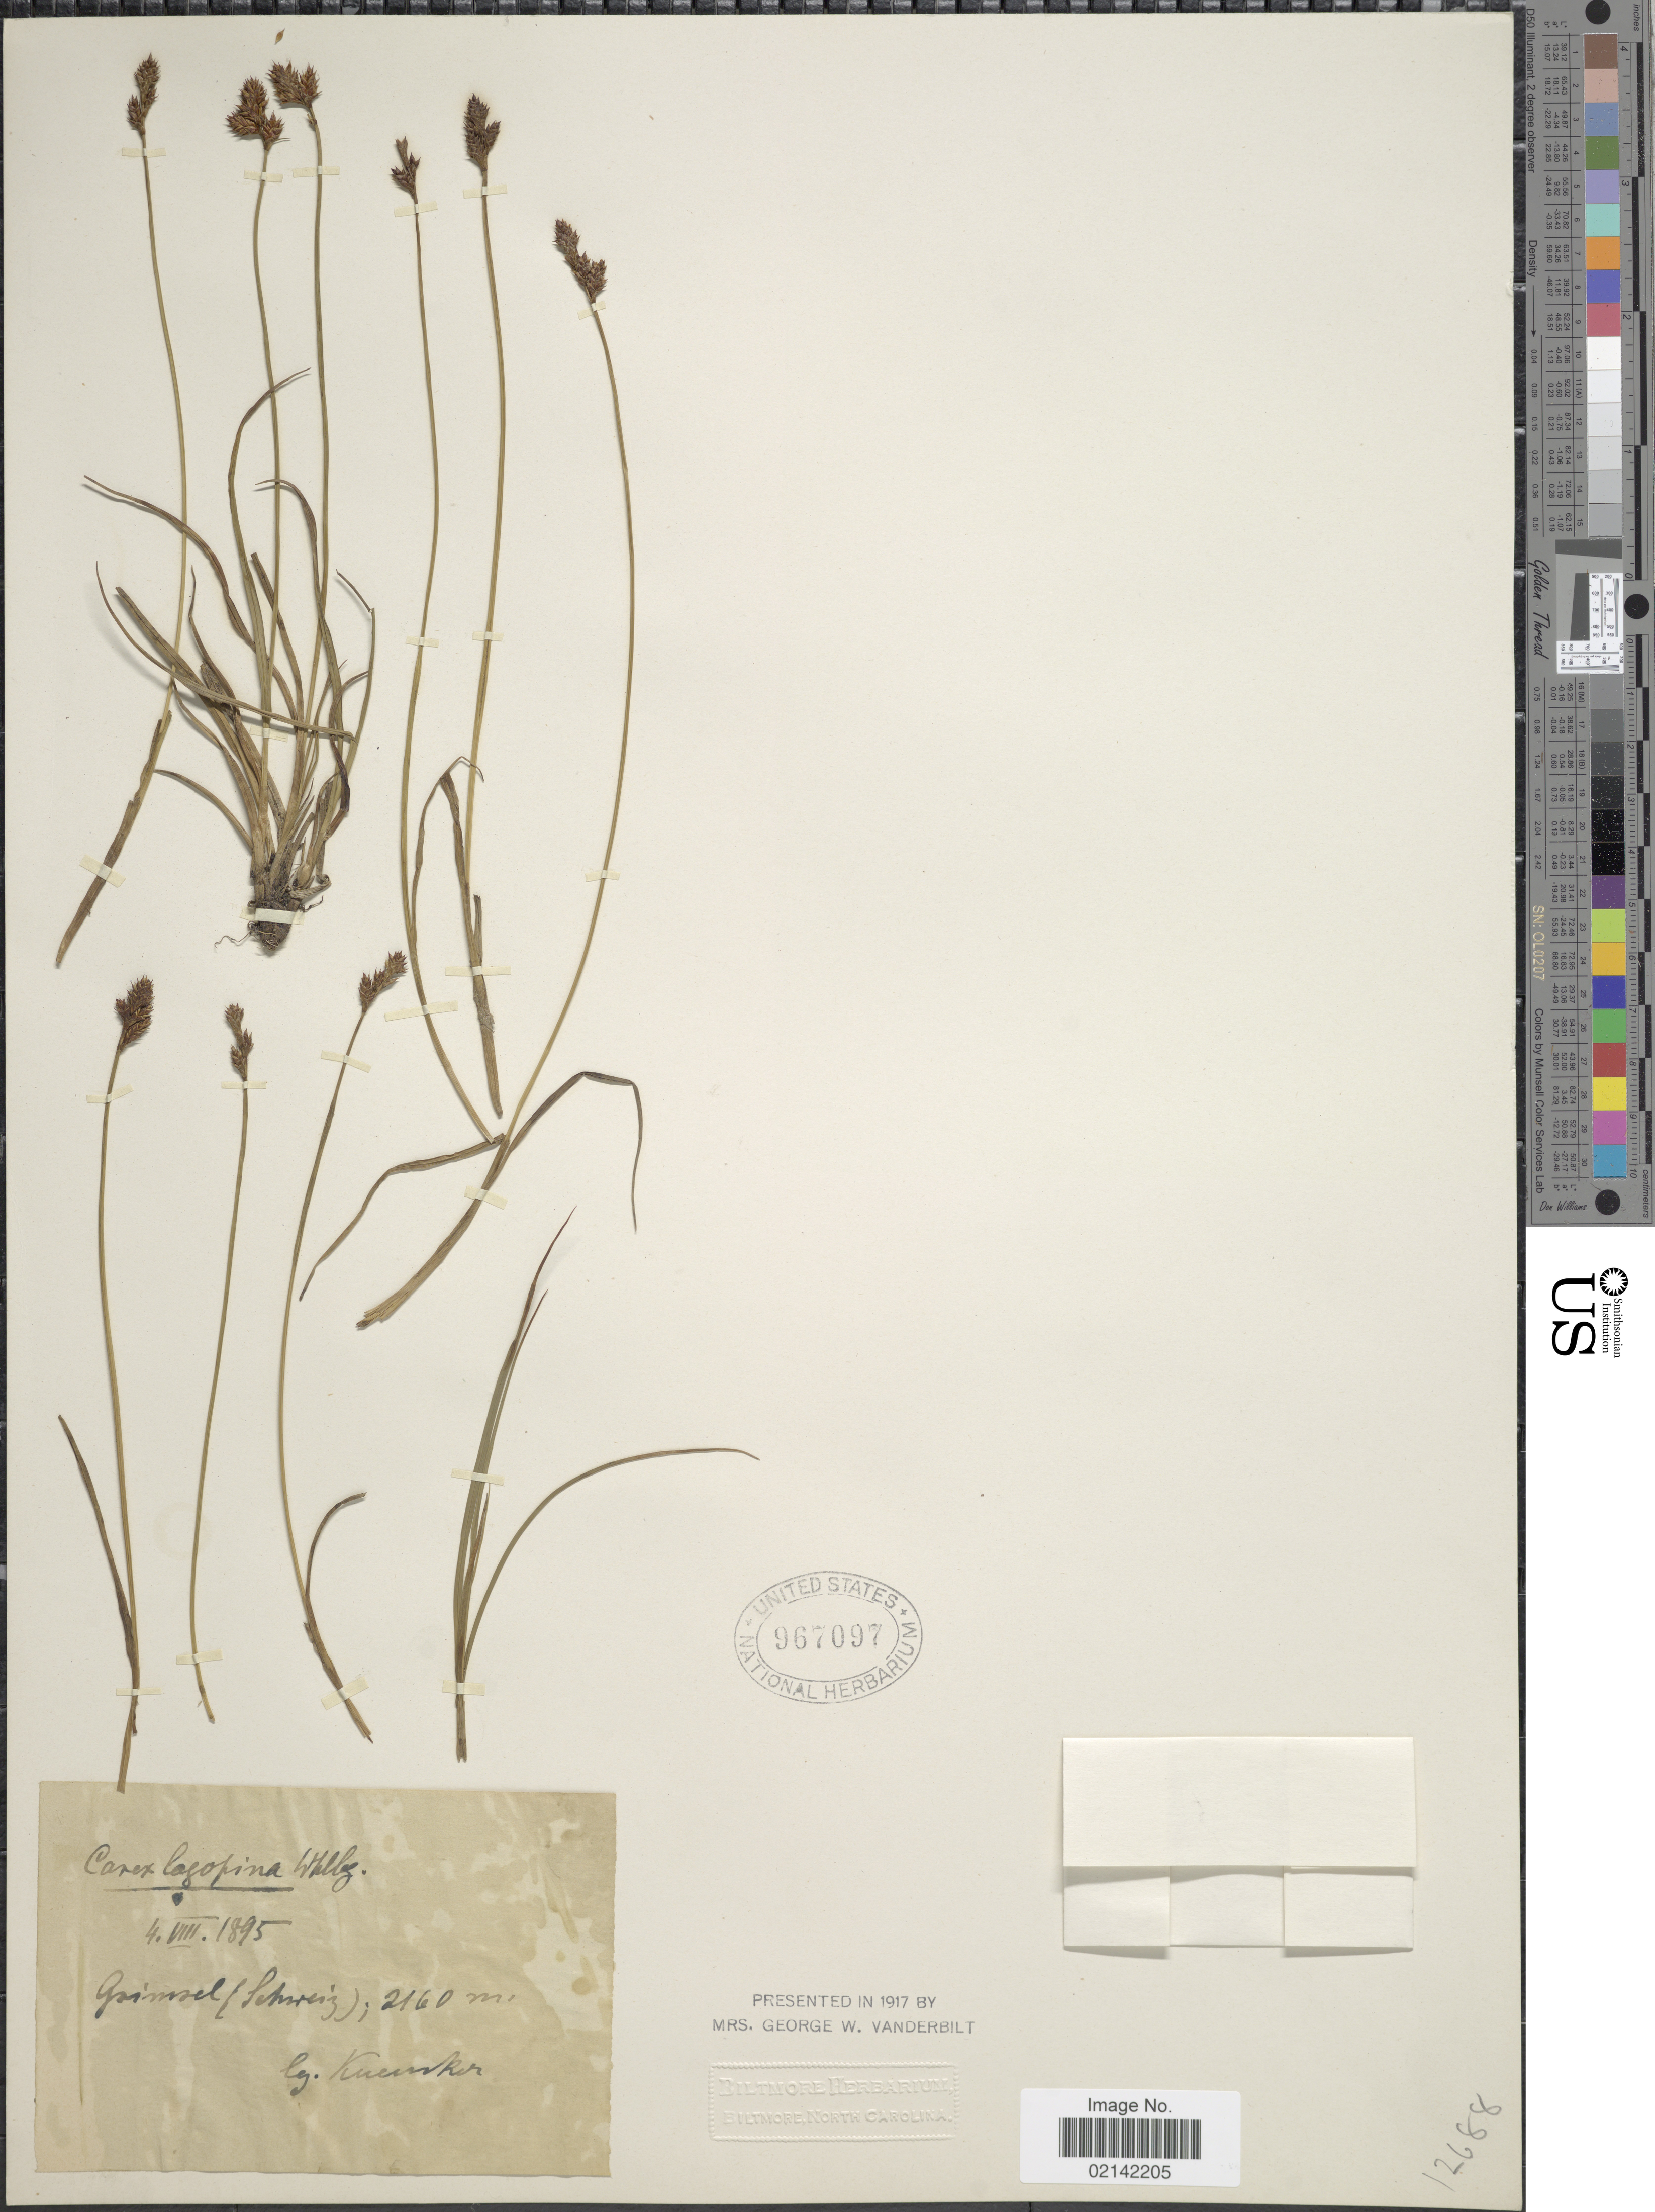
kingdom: Plantae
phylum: Tracheophyta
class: Liliopsida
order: Poales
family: Cyperaceae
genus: Carex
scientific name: Carex lachenalii subsp. lachenalii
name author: Schkuhr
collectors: Kneucker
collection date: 1895-08-04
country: Switzerland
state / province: Valais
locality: Grimsel (Schweiz)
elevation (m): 2160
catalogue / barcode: US 967097